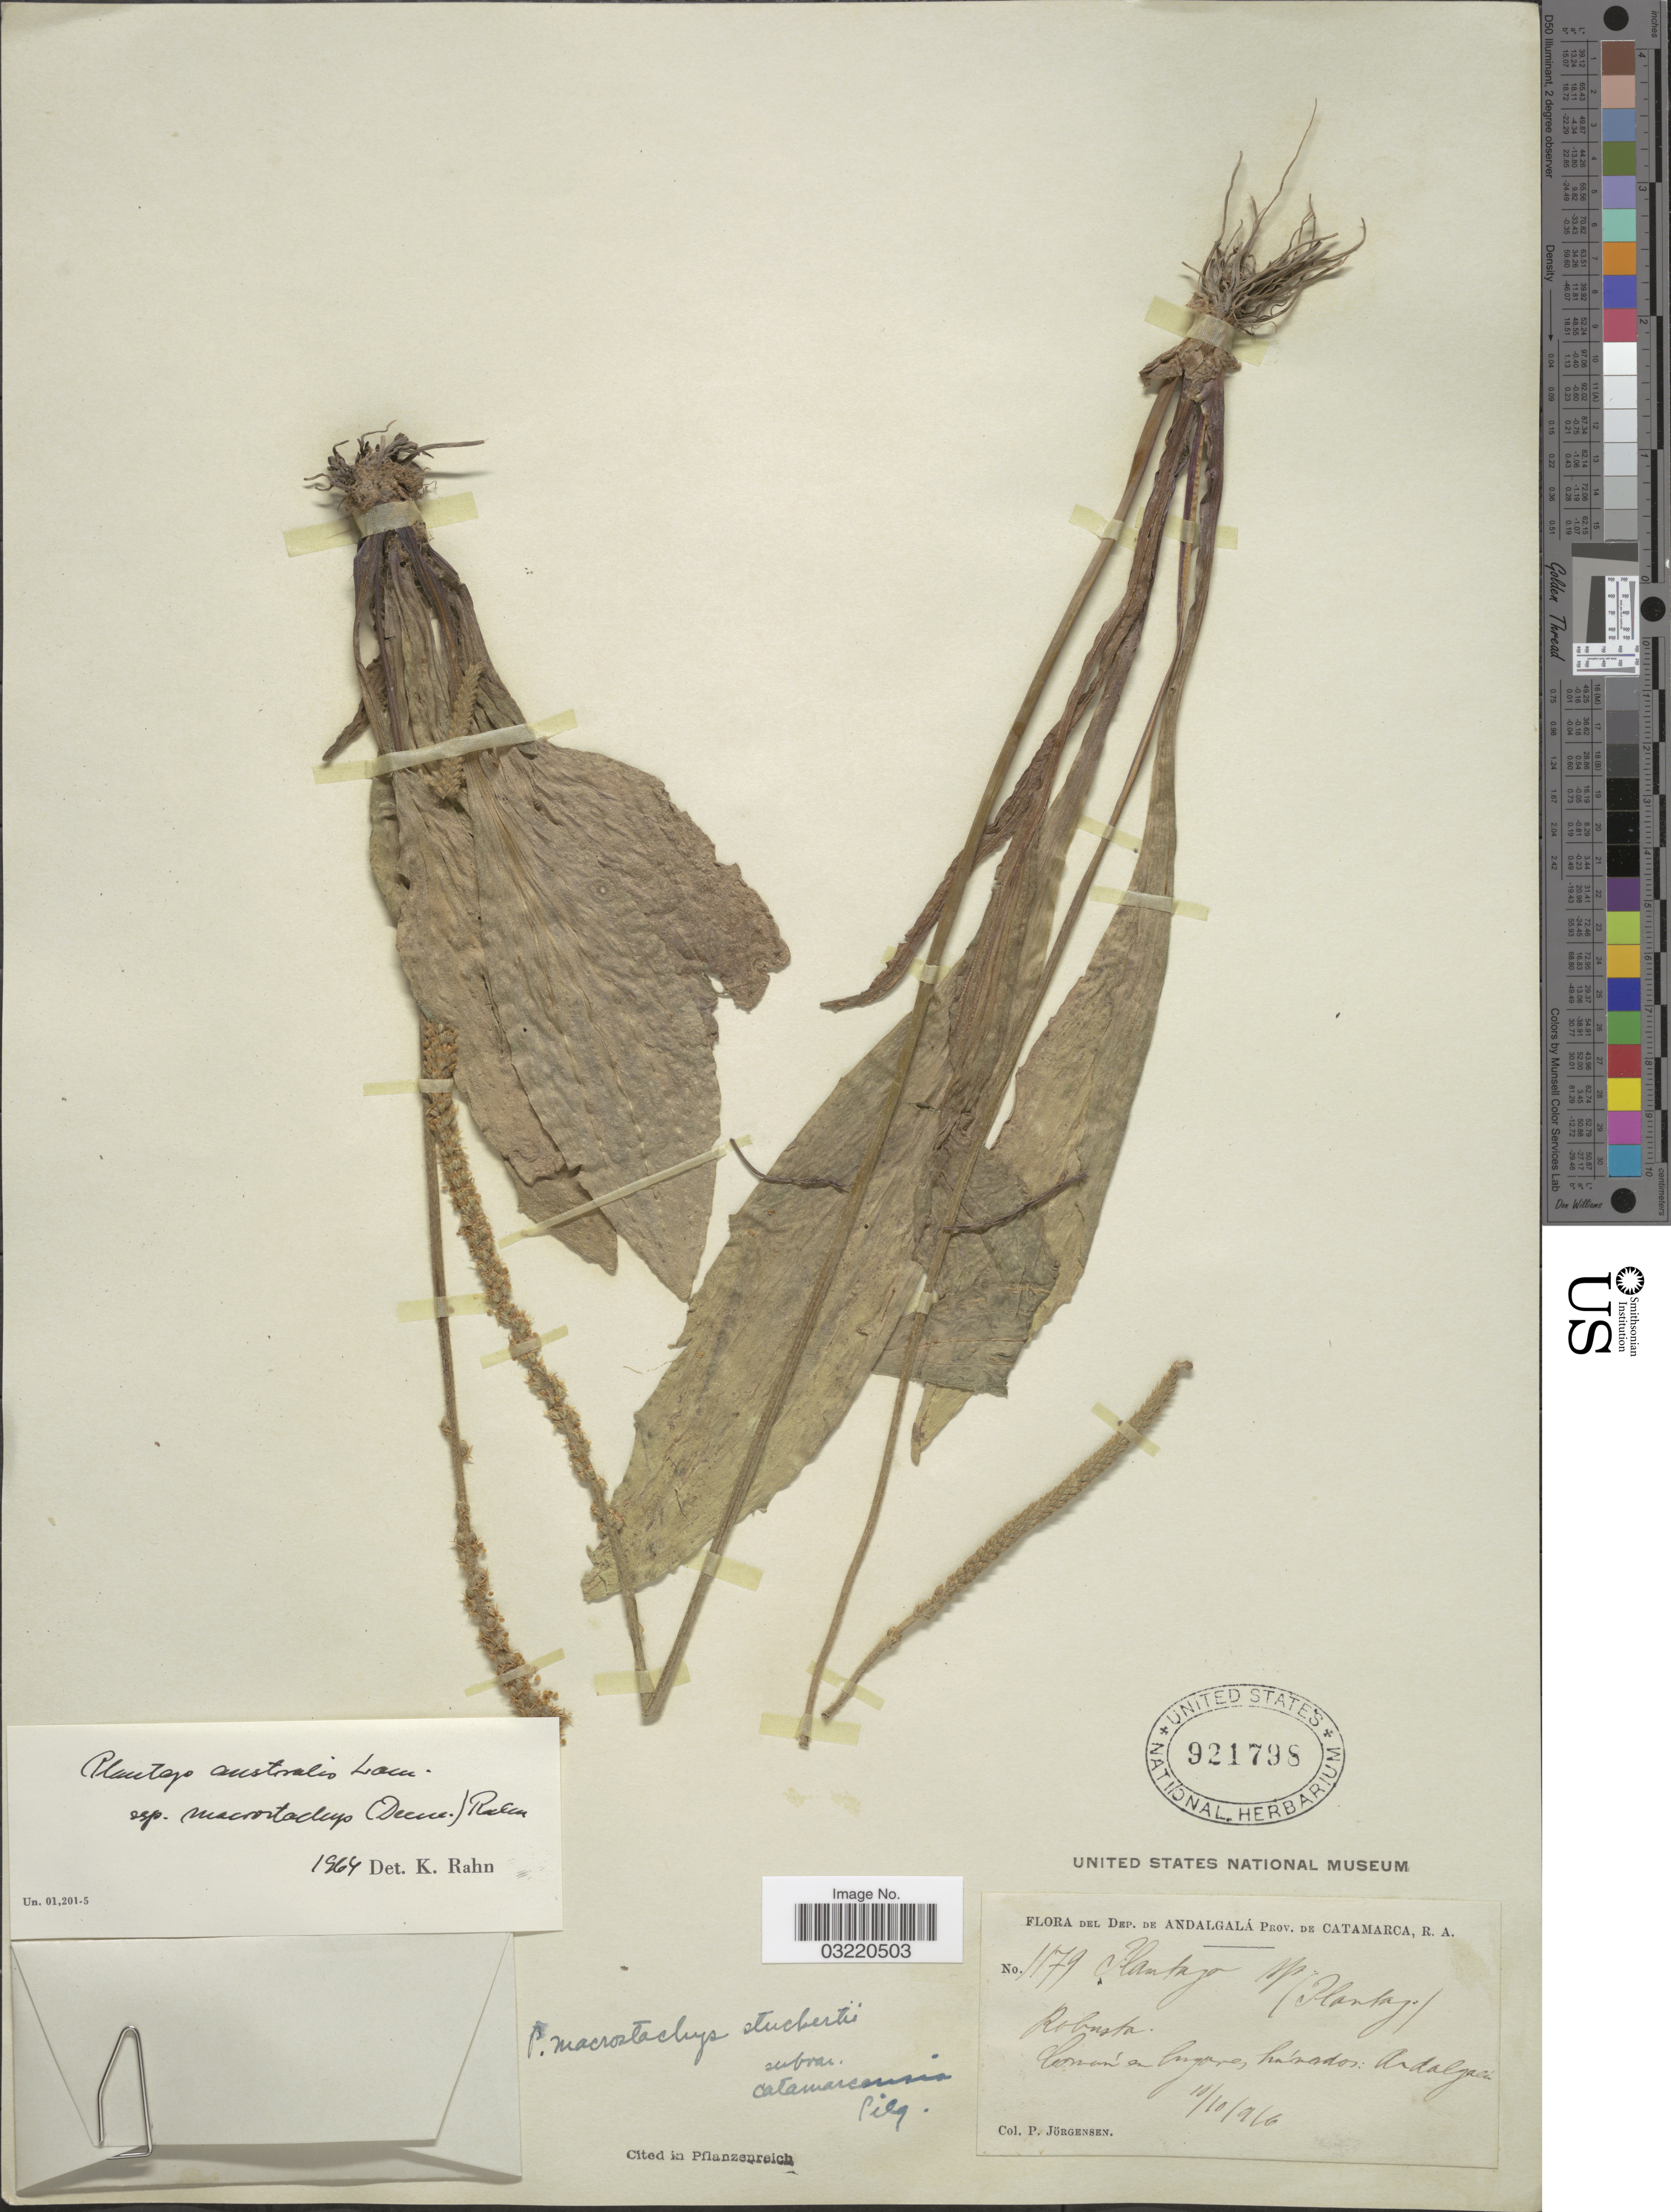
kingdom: Plantae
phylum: Tracheophyta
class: Magnoliopsida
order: Lamiales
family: Plantaginaceae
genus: Plantago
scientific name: Plantago australis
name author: Lam.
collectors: P. Jörgensen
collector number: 1179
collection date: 1916-10-10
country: Argentina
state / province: Catamarca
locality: Dep. de Andalgalá. Andalgalá.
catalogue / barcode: US 921798